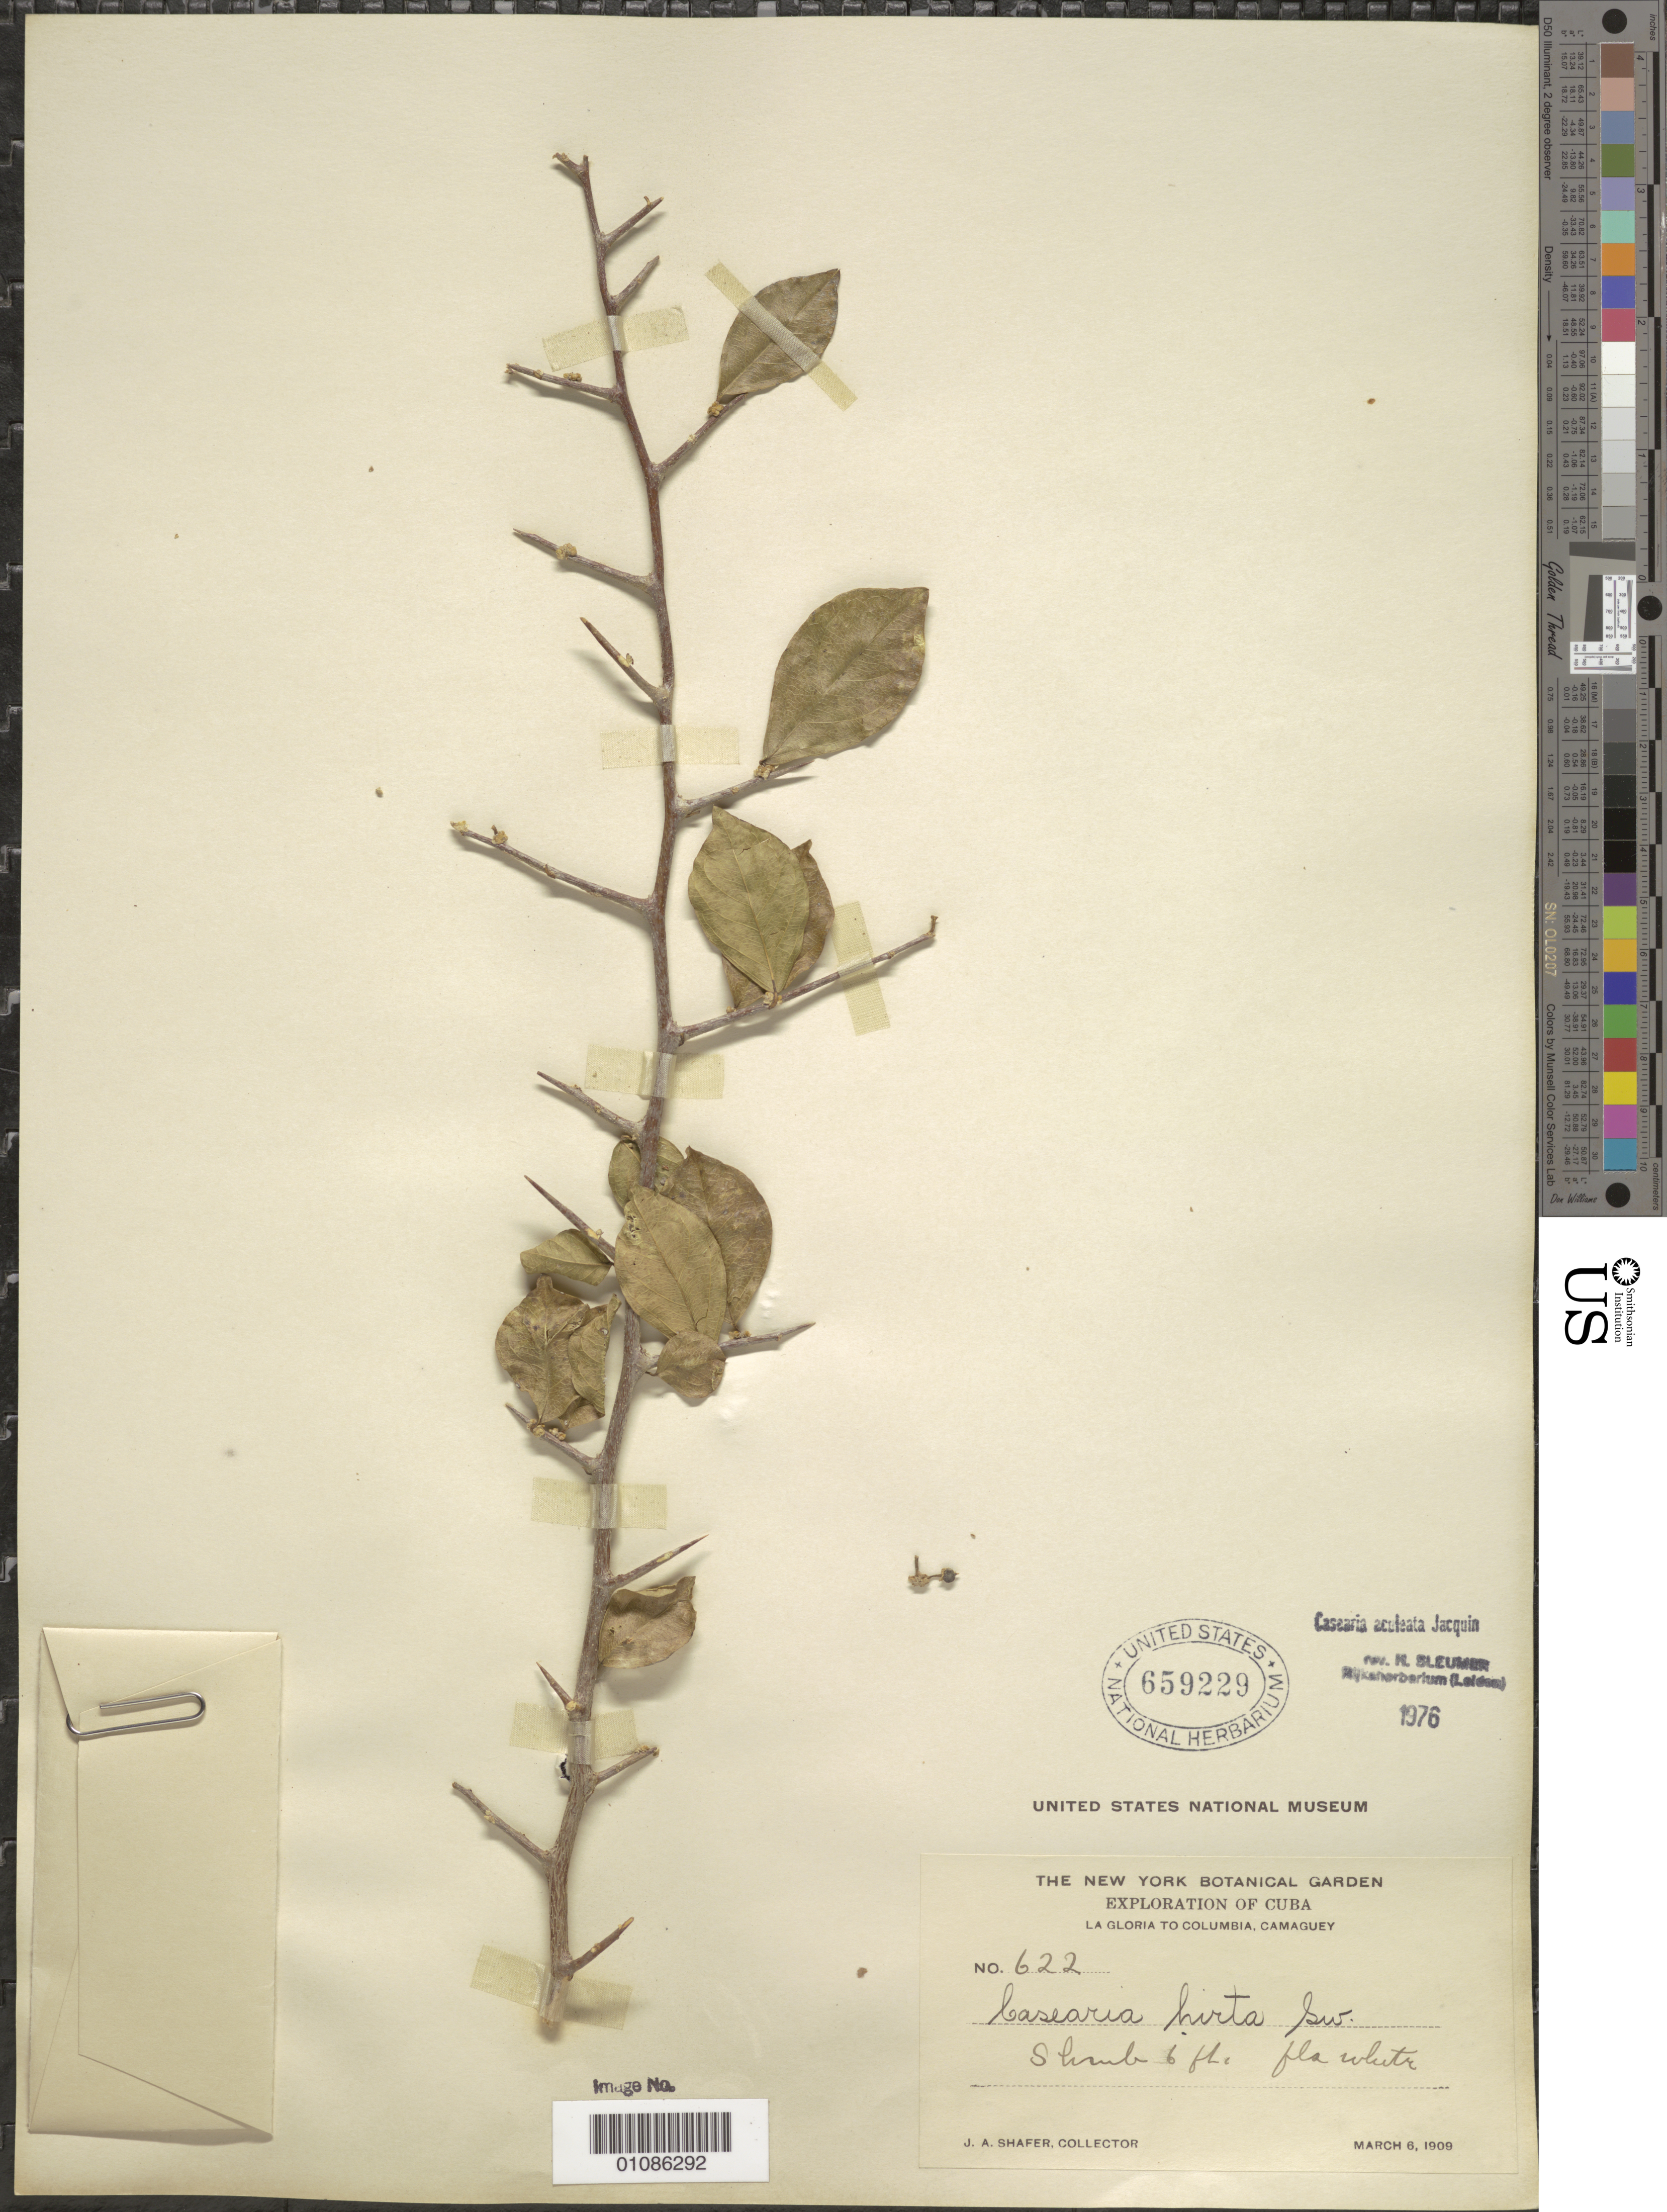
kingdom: Plantae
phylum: Tracheophyta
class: Magnoliopsida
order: Malpighiales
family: Salicaceae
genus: Casearia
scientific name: Casearia guianensis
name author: (Aubl.) Urb.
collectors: J. A. Shafer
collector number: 622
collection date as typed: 06 Mar 1909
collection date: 1909-03-06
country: Cuba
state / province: Camagüey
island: Cuba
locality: Camagüey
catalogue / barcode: US 659229